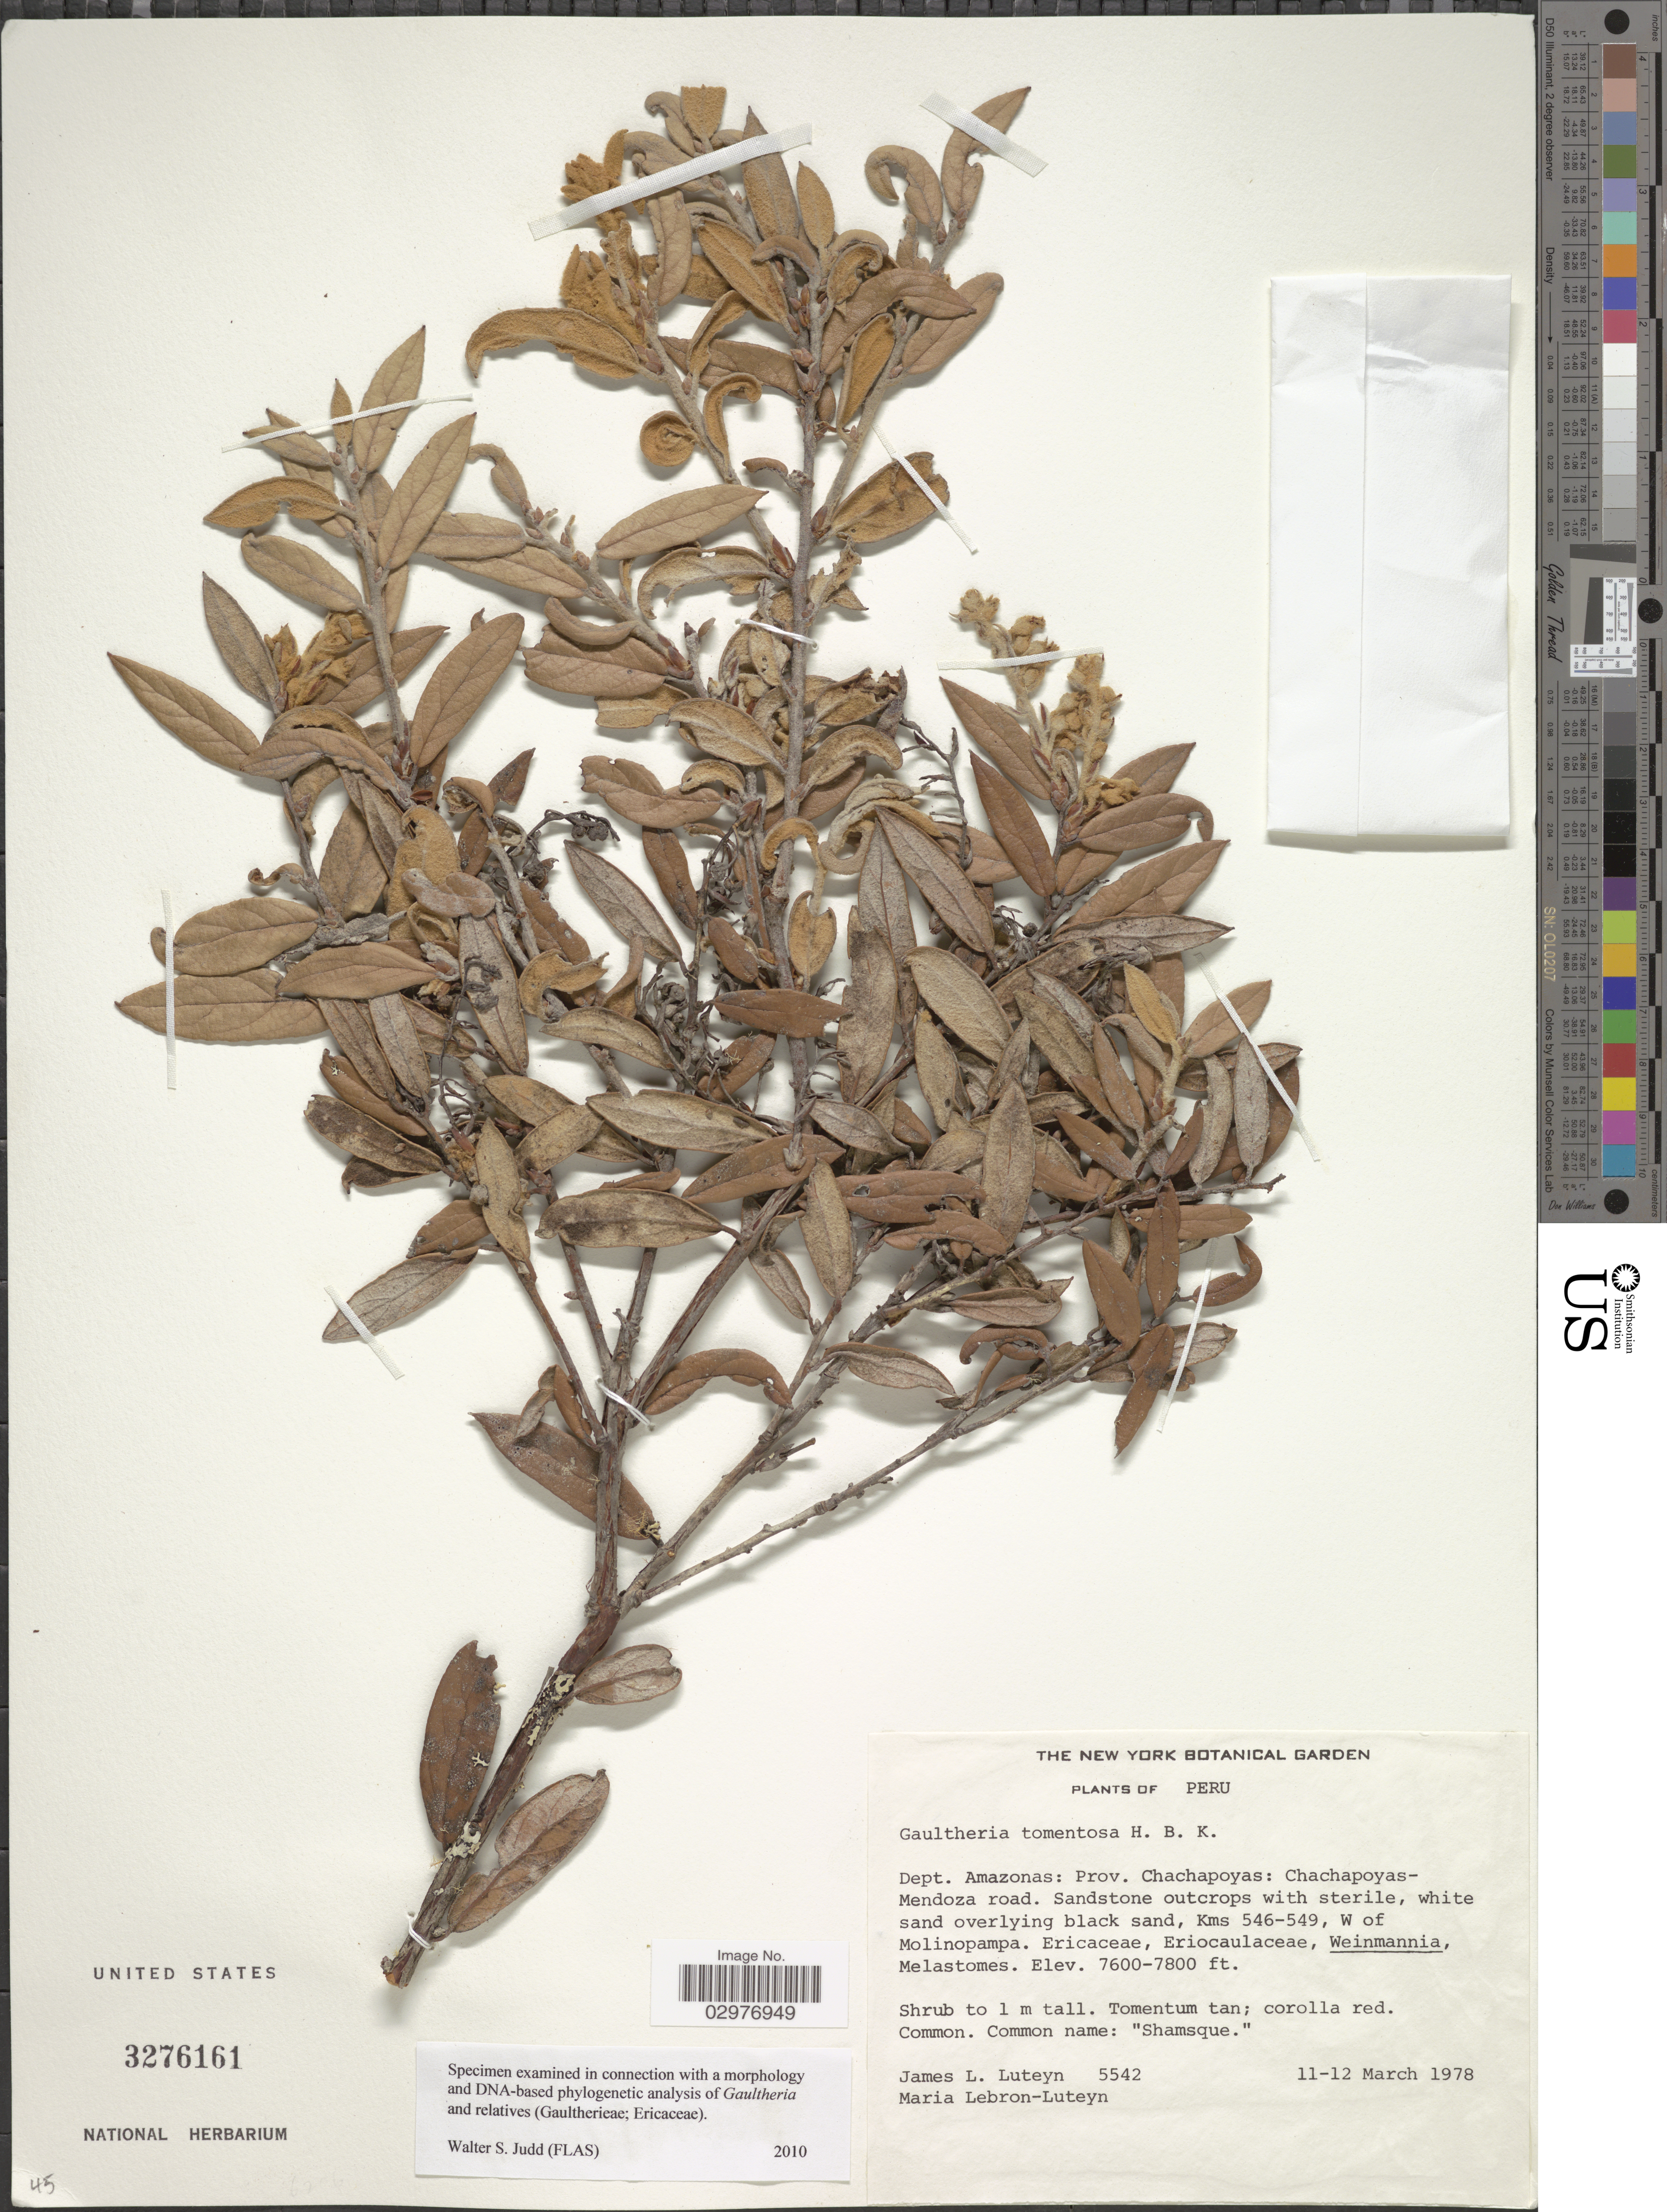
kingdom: Plantae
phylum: Tracheophyta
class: Magnoliopsida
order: Ericales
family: Ericaceae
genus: Gaultheria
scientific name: Gaultheria tomentosa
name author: Kunth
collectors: J. L. Luteyn & M. L. Lebrón-Luteyn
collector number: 5542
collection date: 1978-03-11/1978-03-12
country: Peru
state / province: Amazonas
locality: Dept. Amazonas: Prov. Chachapoyas: Chachapoyas-Mendoza road. Sandstone outcrops with sterile, white sand overlying black sand, Kms 546-549, W of Molinopampa.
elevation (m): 2316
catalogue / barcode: US 3276161